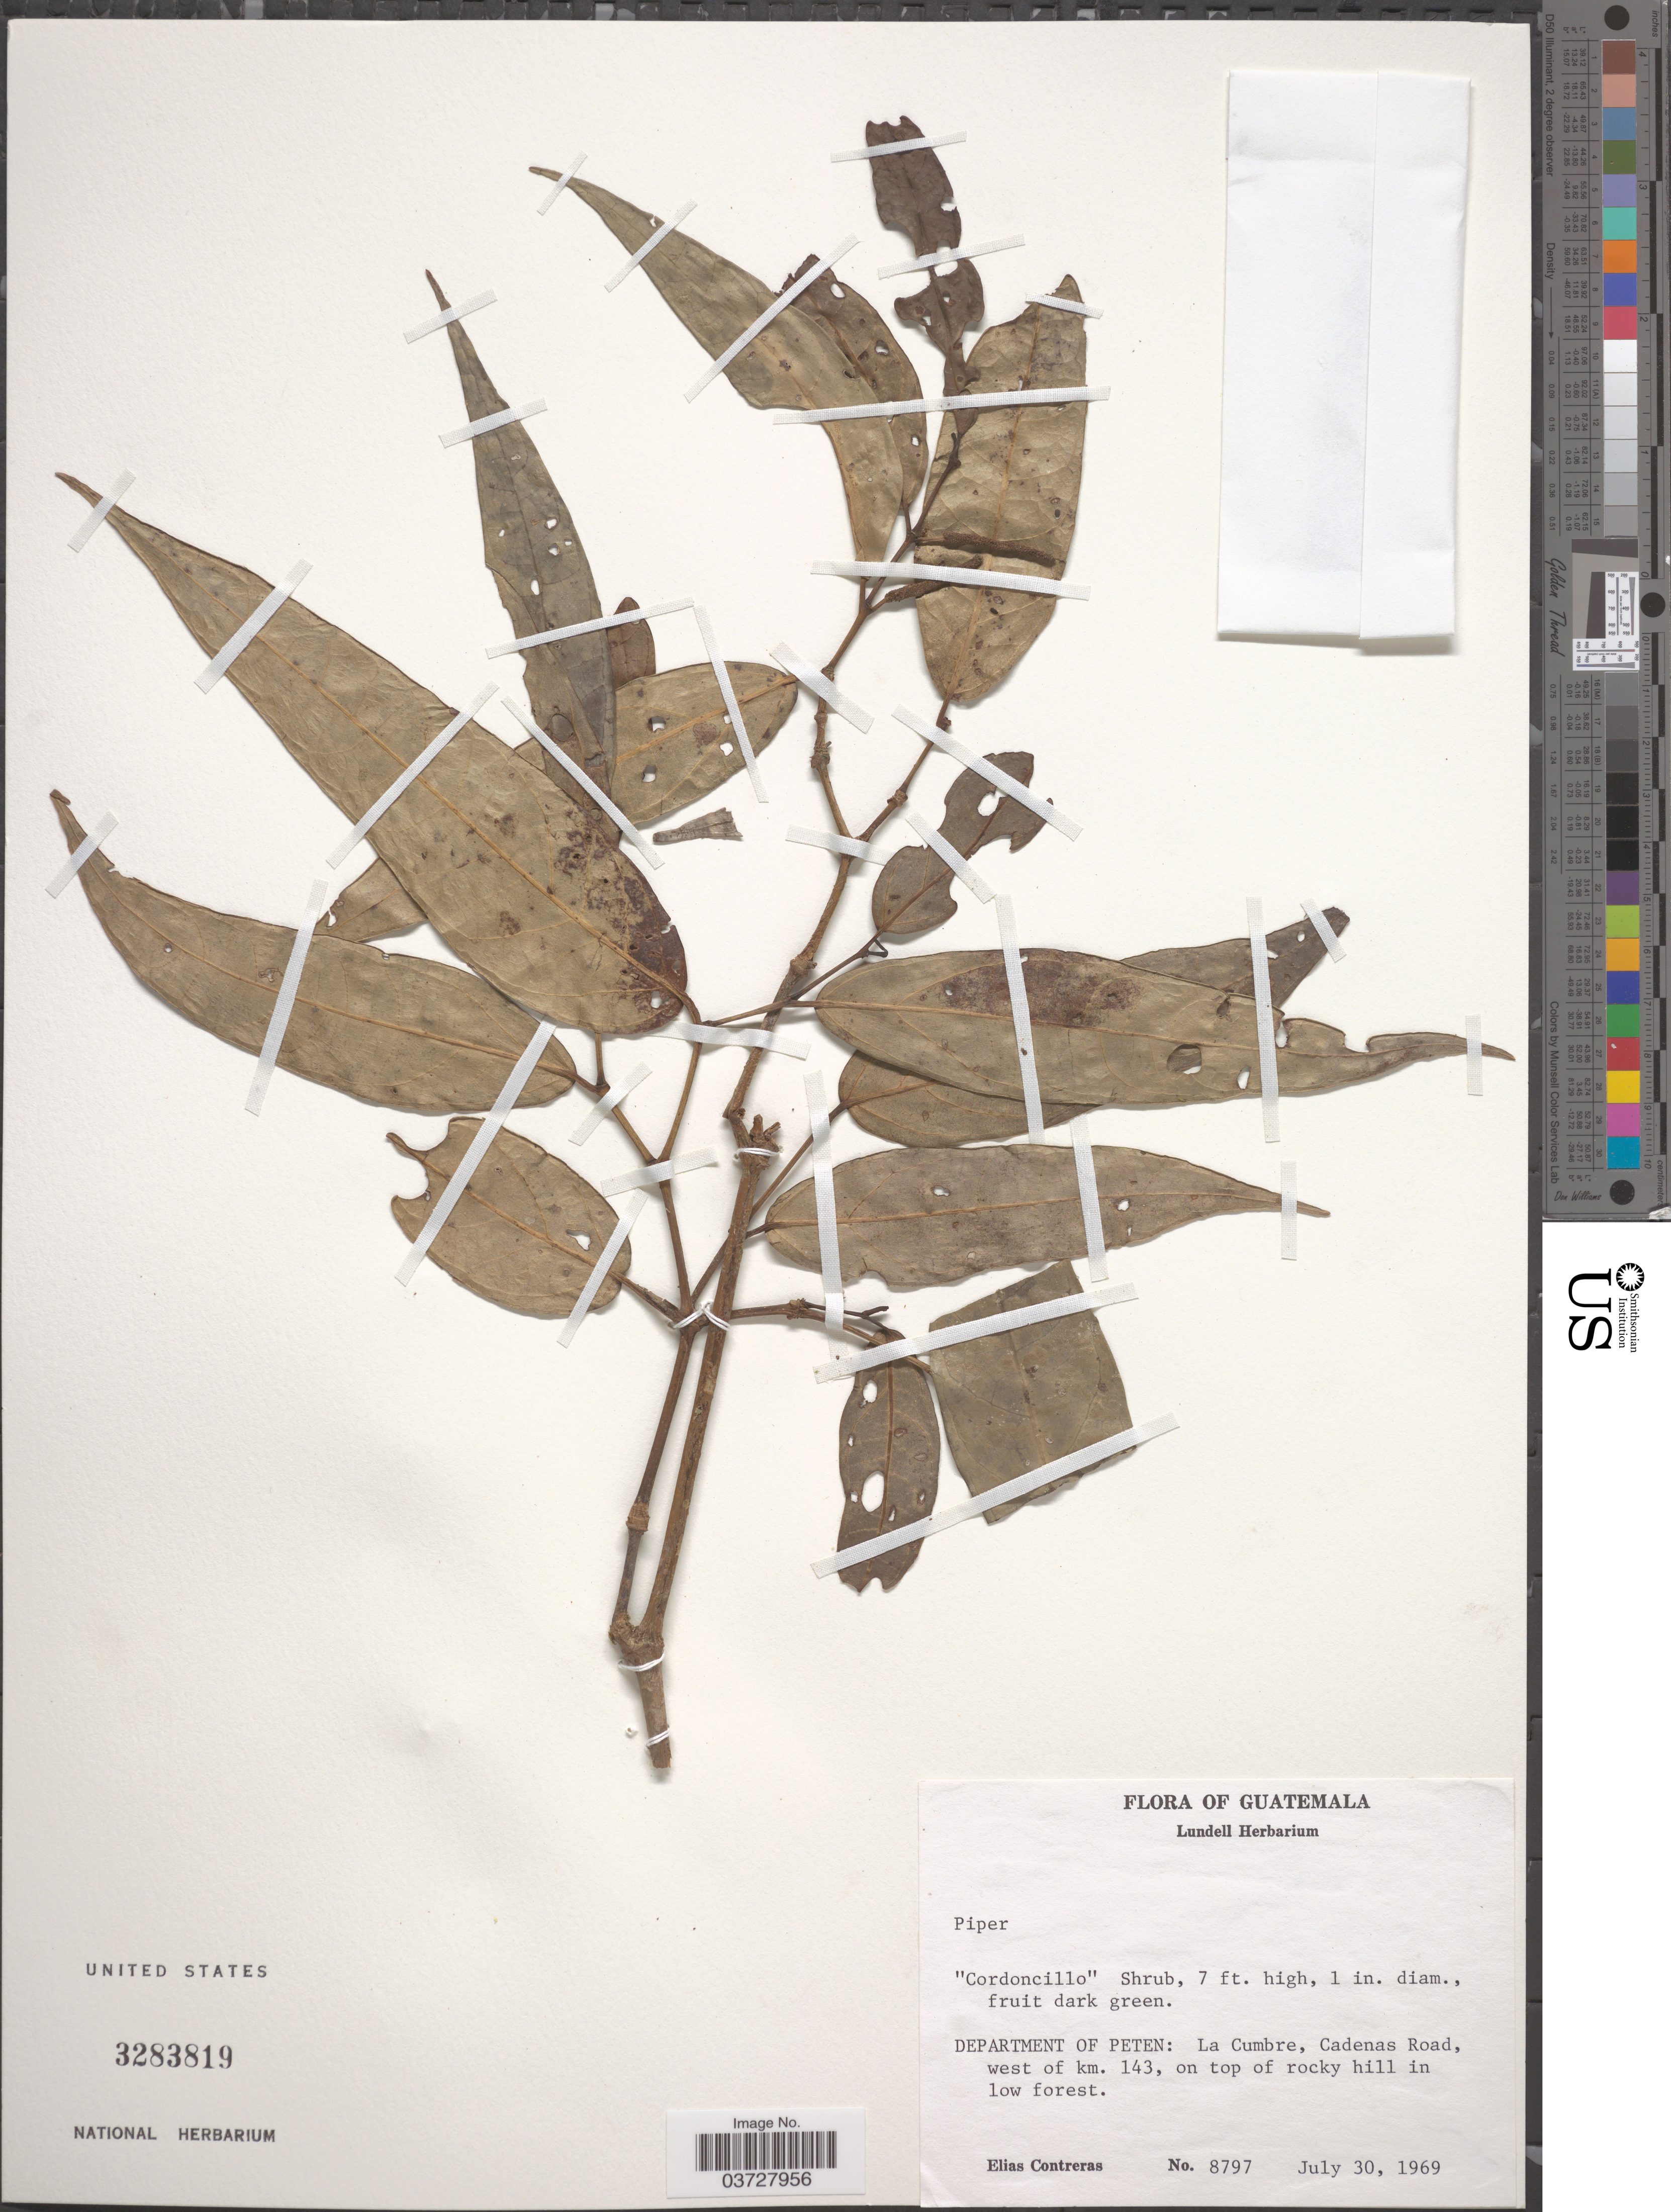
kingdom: Plantae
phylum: Tracheophyta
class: Magnoliopsida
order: Piperales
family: Piperaceae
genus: Piper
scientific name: Piper sp.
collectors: E. Contreras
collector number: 8797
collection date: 1969-07-30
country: Guatemala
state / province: El Peten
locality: Department of Peten: La Cumbre, Cadenas Road, west of km. 143, on top of rocky hill in low forest.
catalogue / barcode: US 3283819